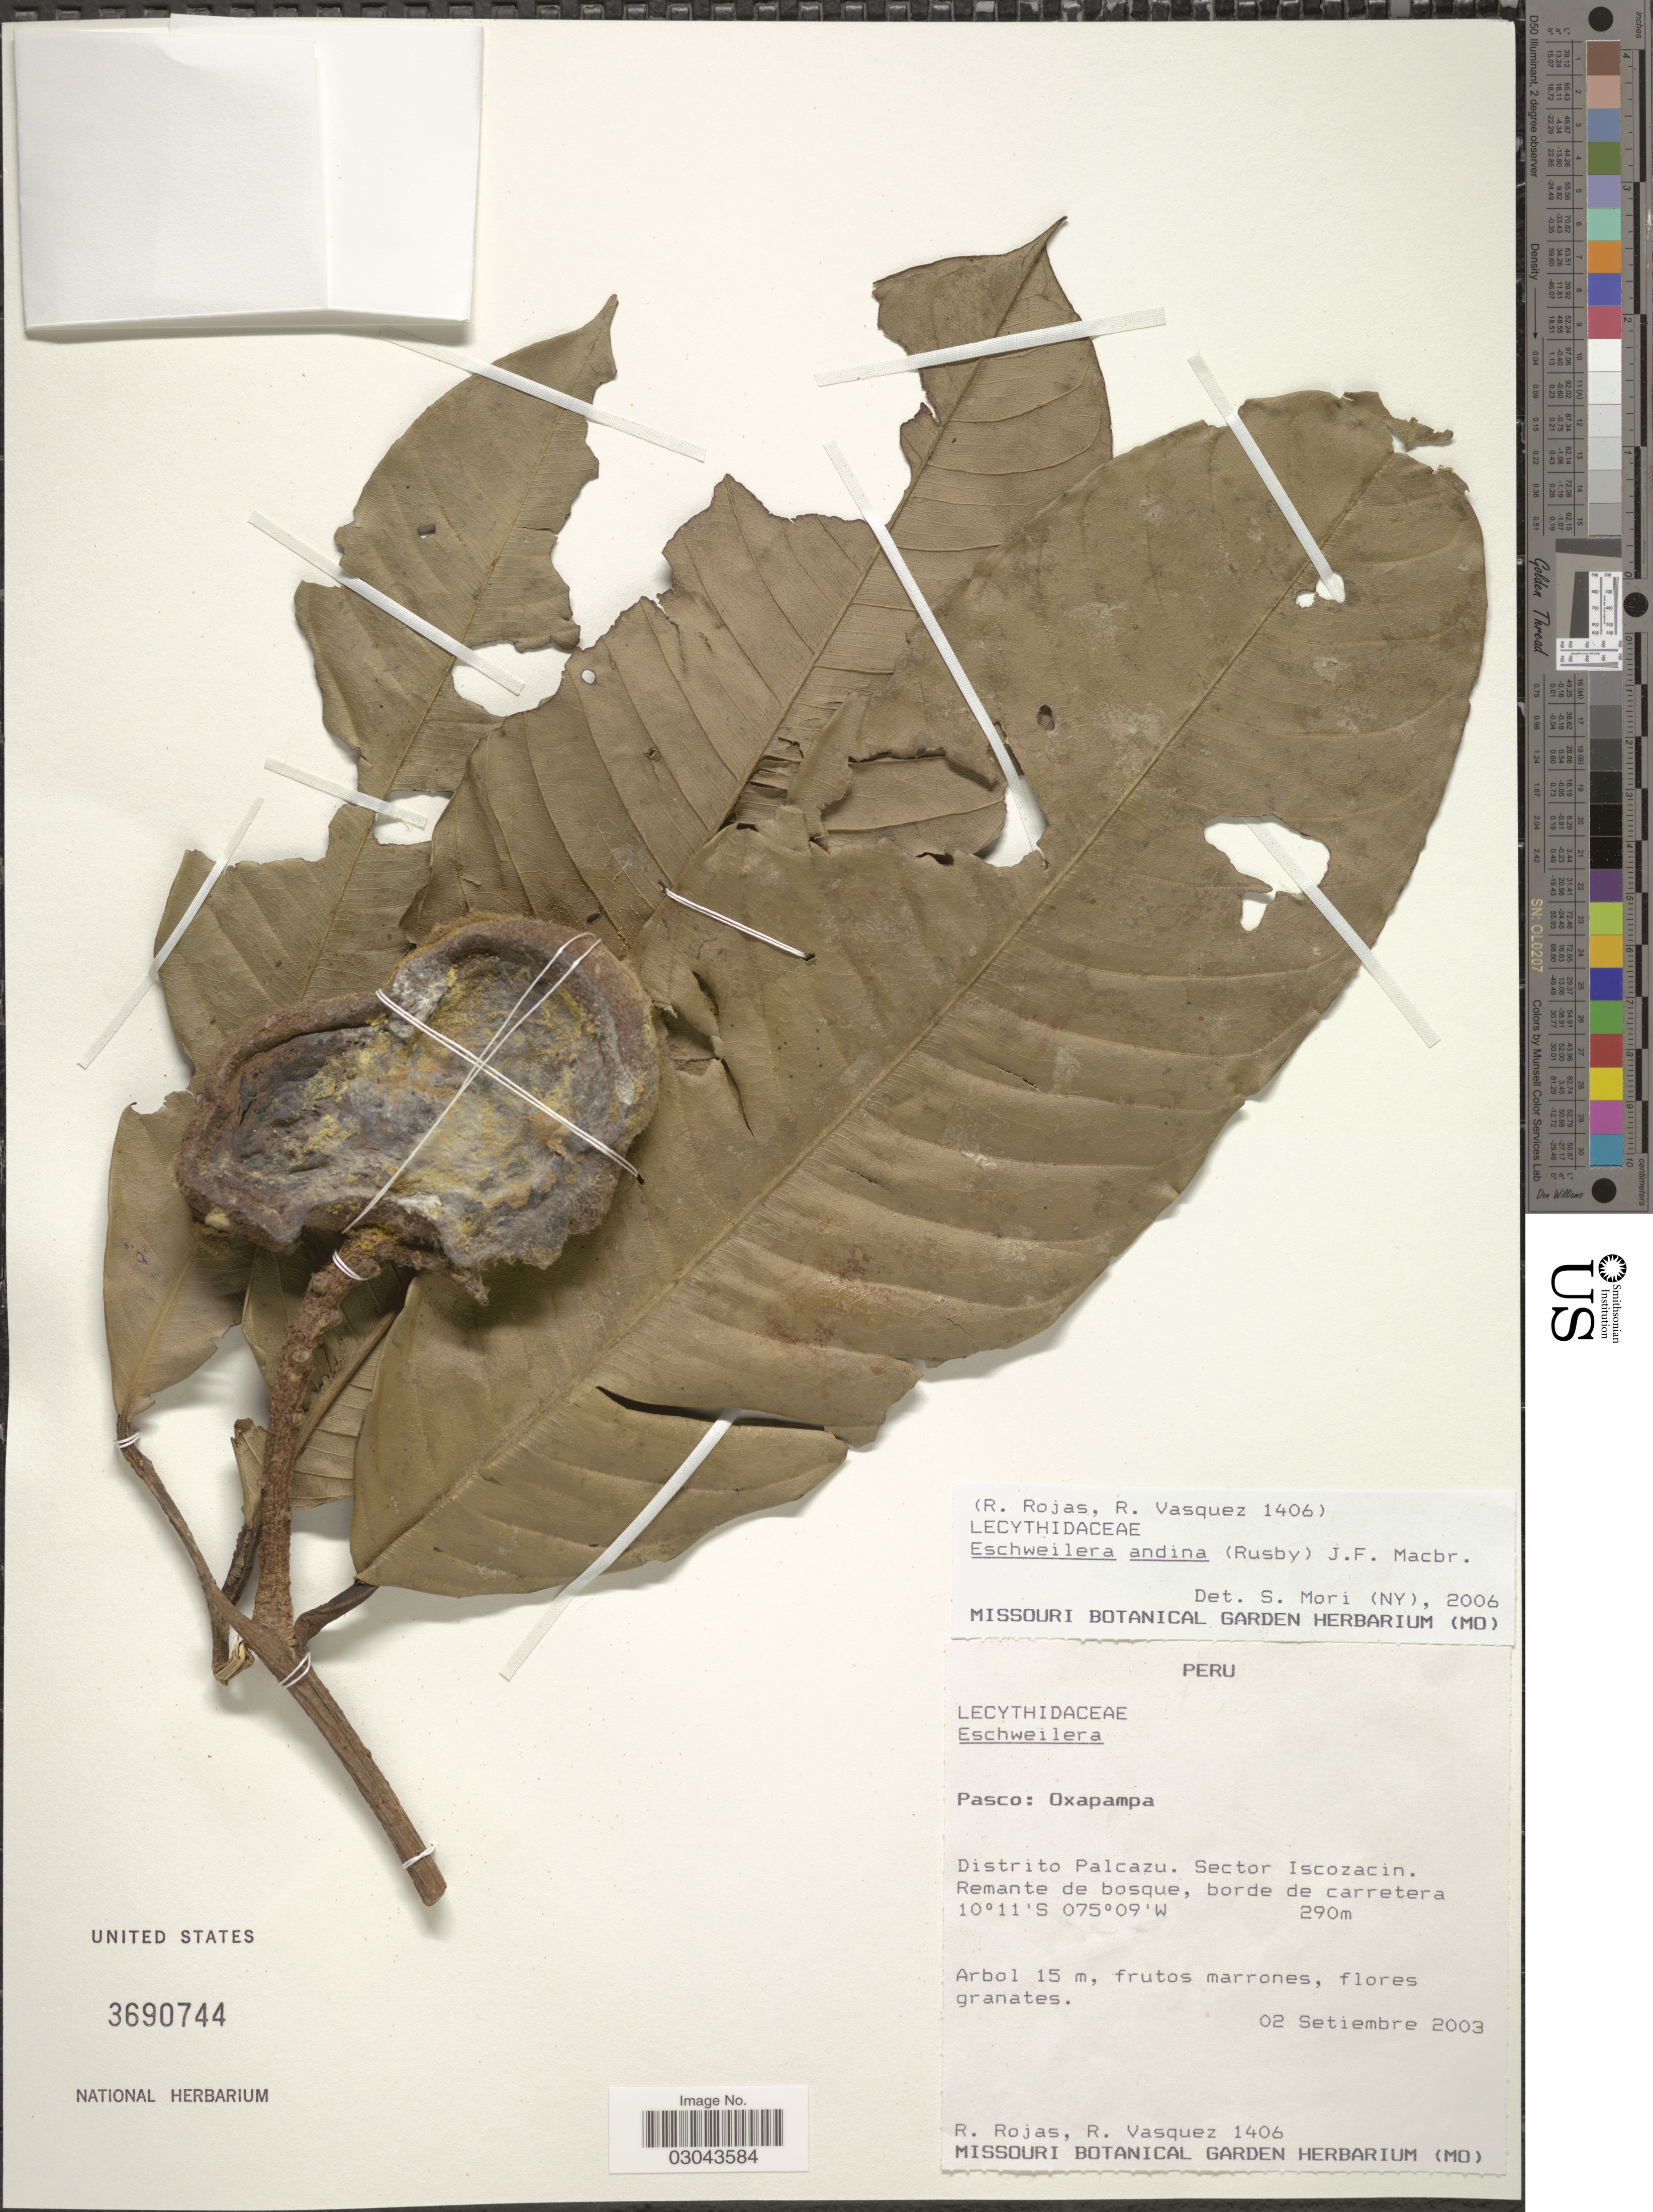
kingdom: Plantae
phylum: Tracheophyta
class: Magnoliopsida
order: Ericales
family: Lecythidaceae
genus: Eschweilera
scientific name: Eschweilera andina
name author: (Rusby) J.F. Macbr.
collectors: R. Rojas & R. Vasquez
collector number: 1406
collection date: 2003-09-02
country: Peru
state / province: Pasco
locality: Oxapampa, Distrito Palcazu. Sector Iscozacin.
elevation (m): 290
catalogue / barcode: US 3690744